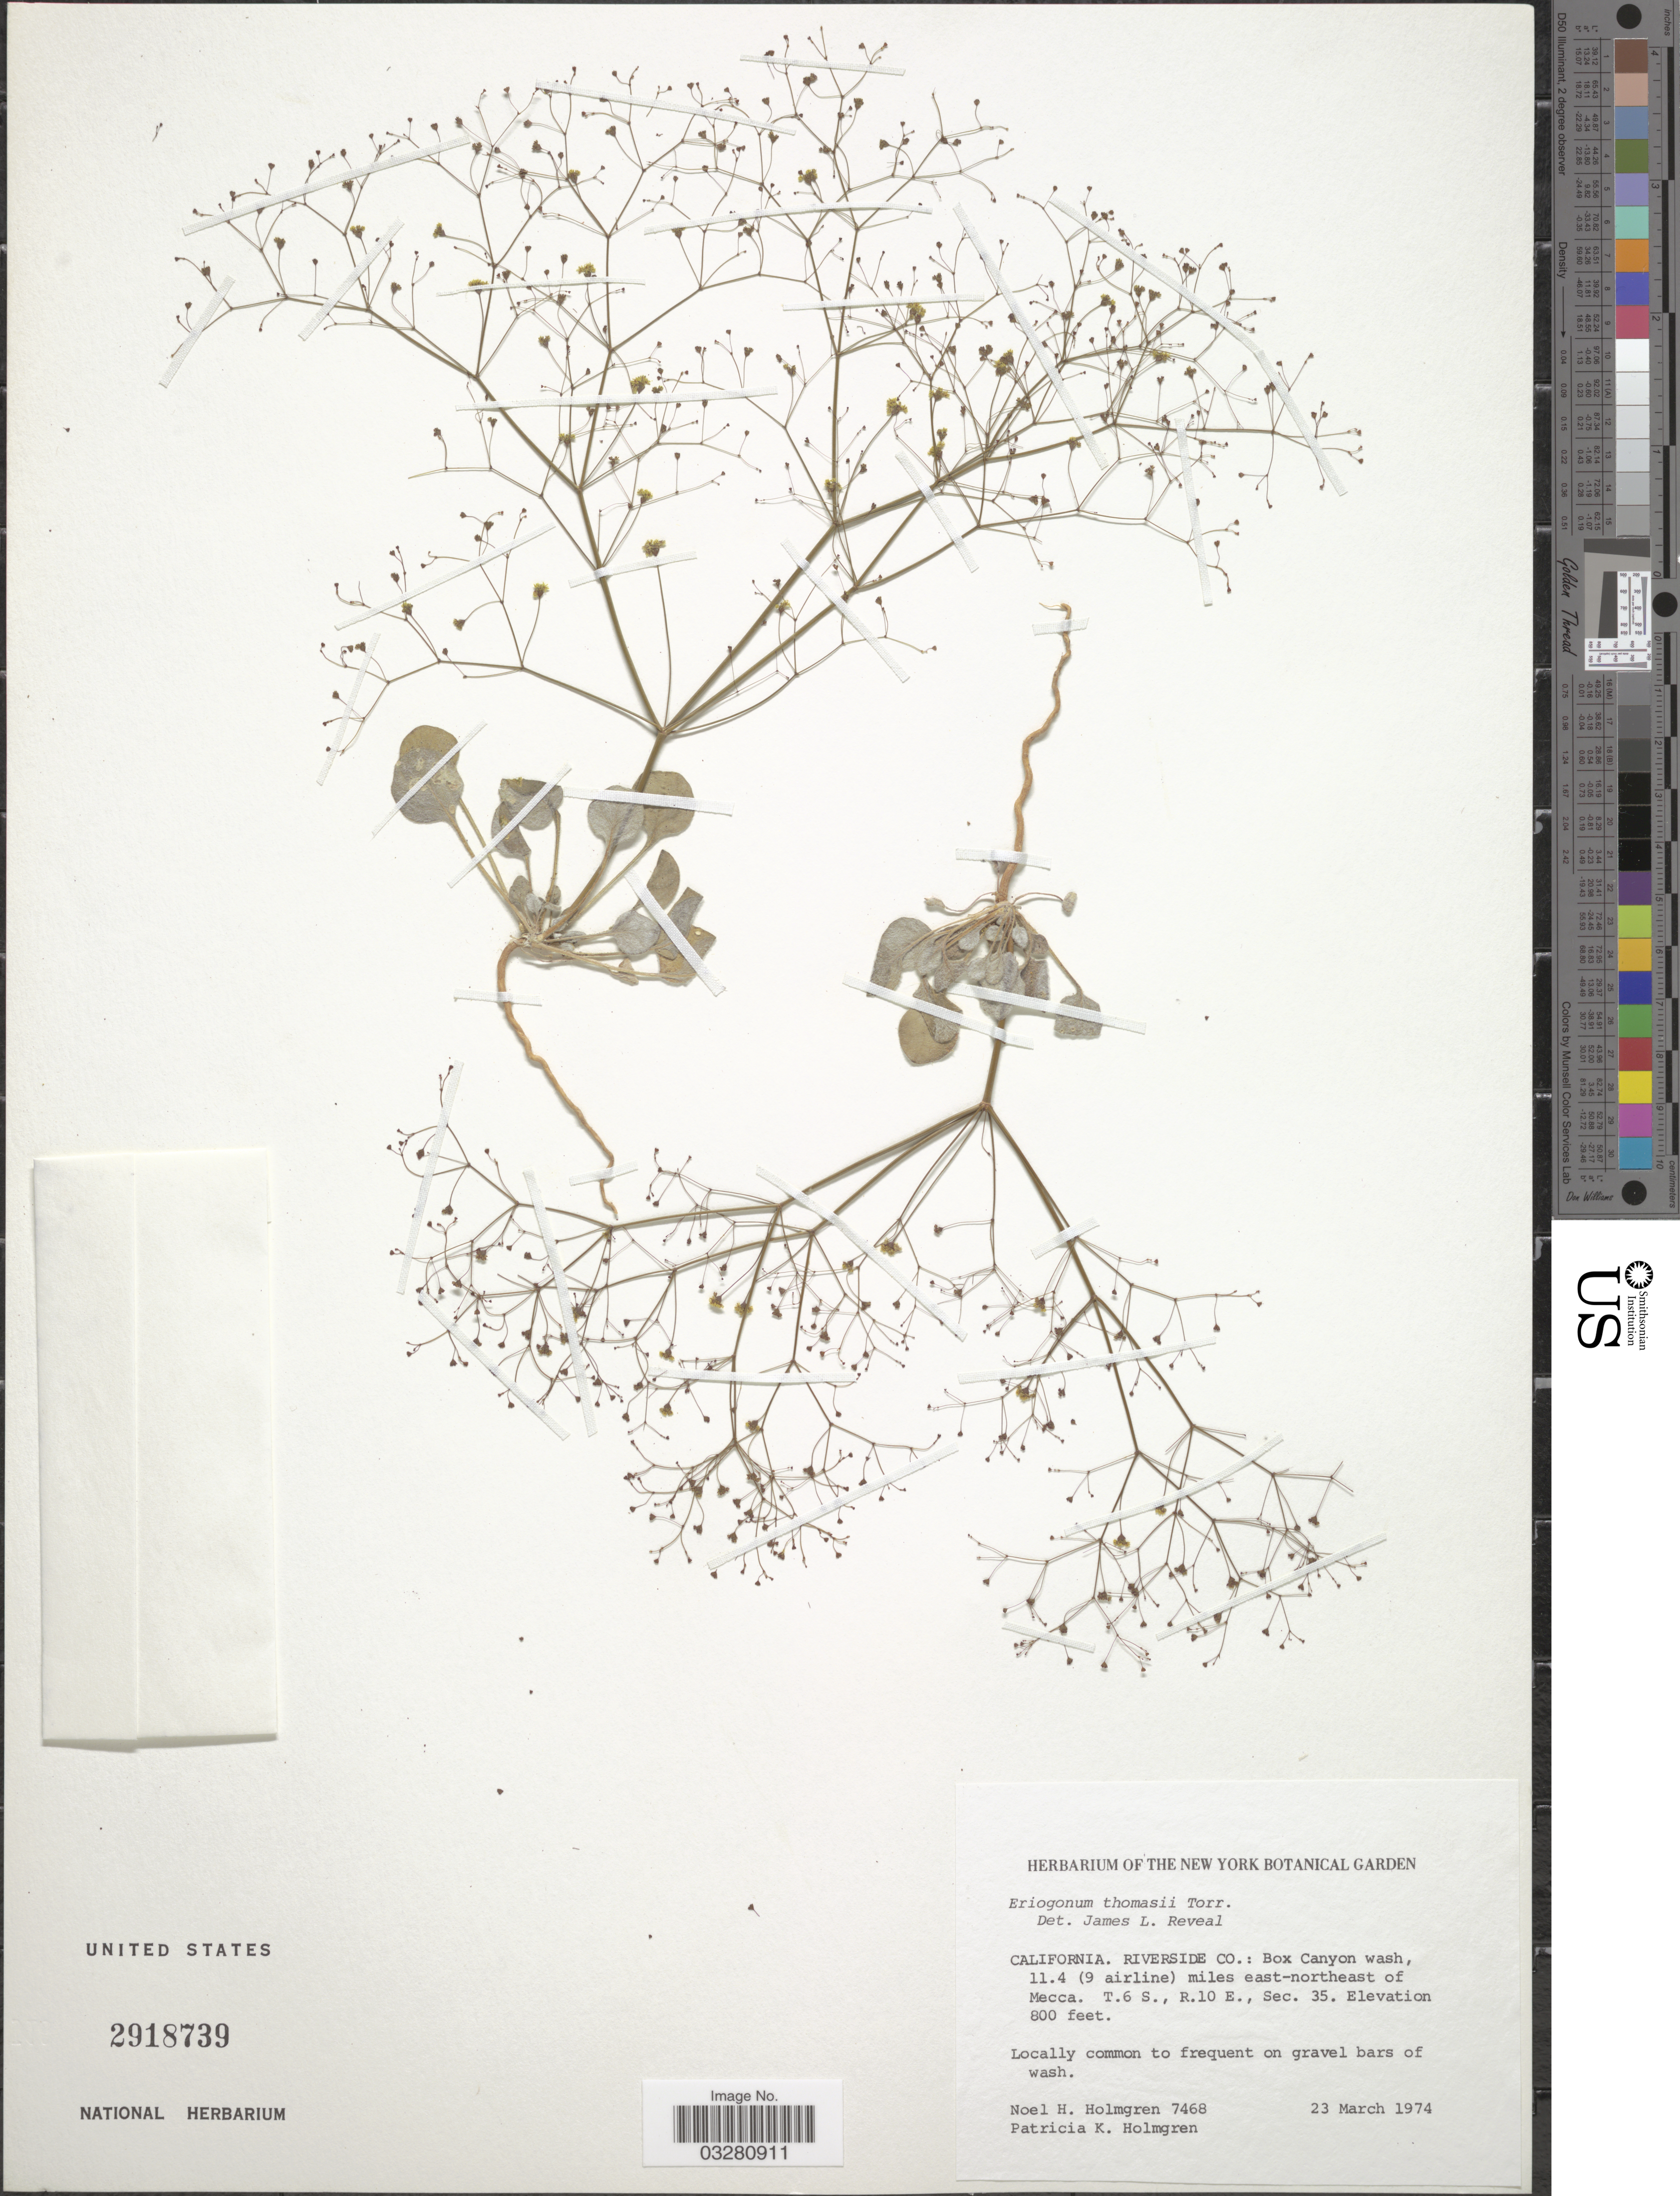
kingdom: Plantae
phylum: Tracheophyta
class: Magnoliopsida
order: Caryophyllales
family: Polygonaceae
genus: Eriogonum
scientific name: Eriogonum thomasii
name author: Torr.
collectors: N. H. Holmgren & P. K. Holmgren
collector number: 7468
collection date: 1974-03-23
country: United States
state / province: California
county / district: Riverside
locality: Riverside Co.: Box Canyon wash, 11.4 (9 airline) miles east-northeast of Mecca. T.6 S., R.10 E., Sec. 35.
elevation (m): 244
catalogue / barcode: US 2918739